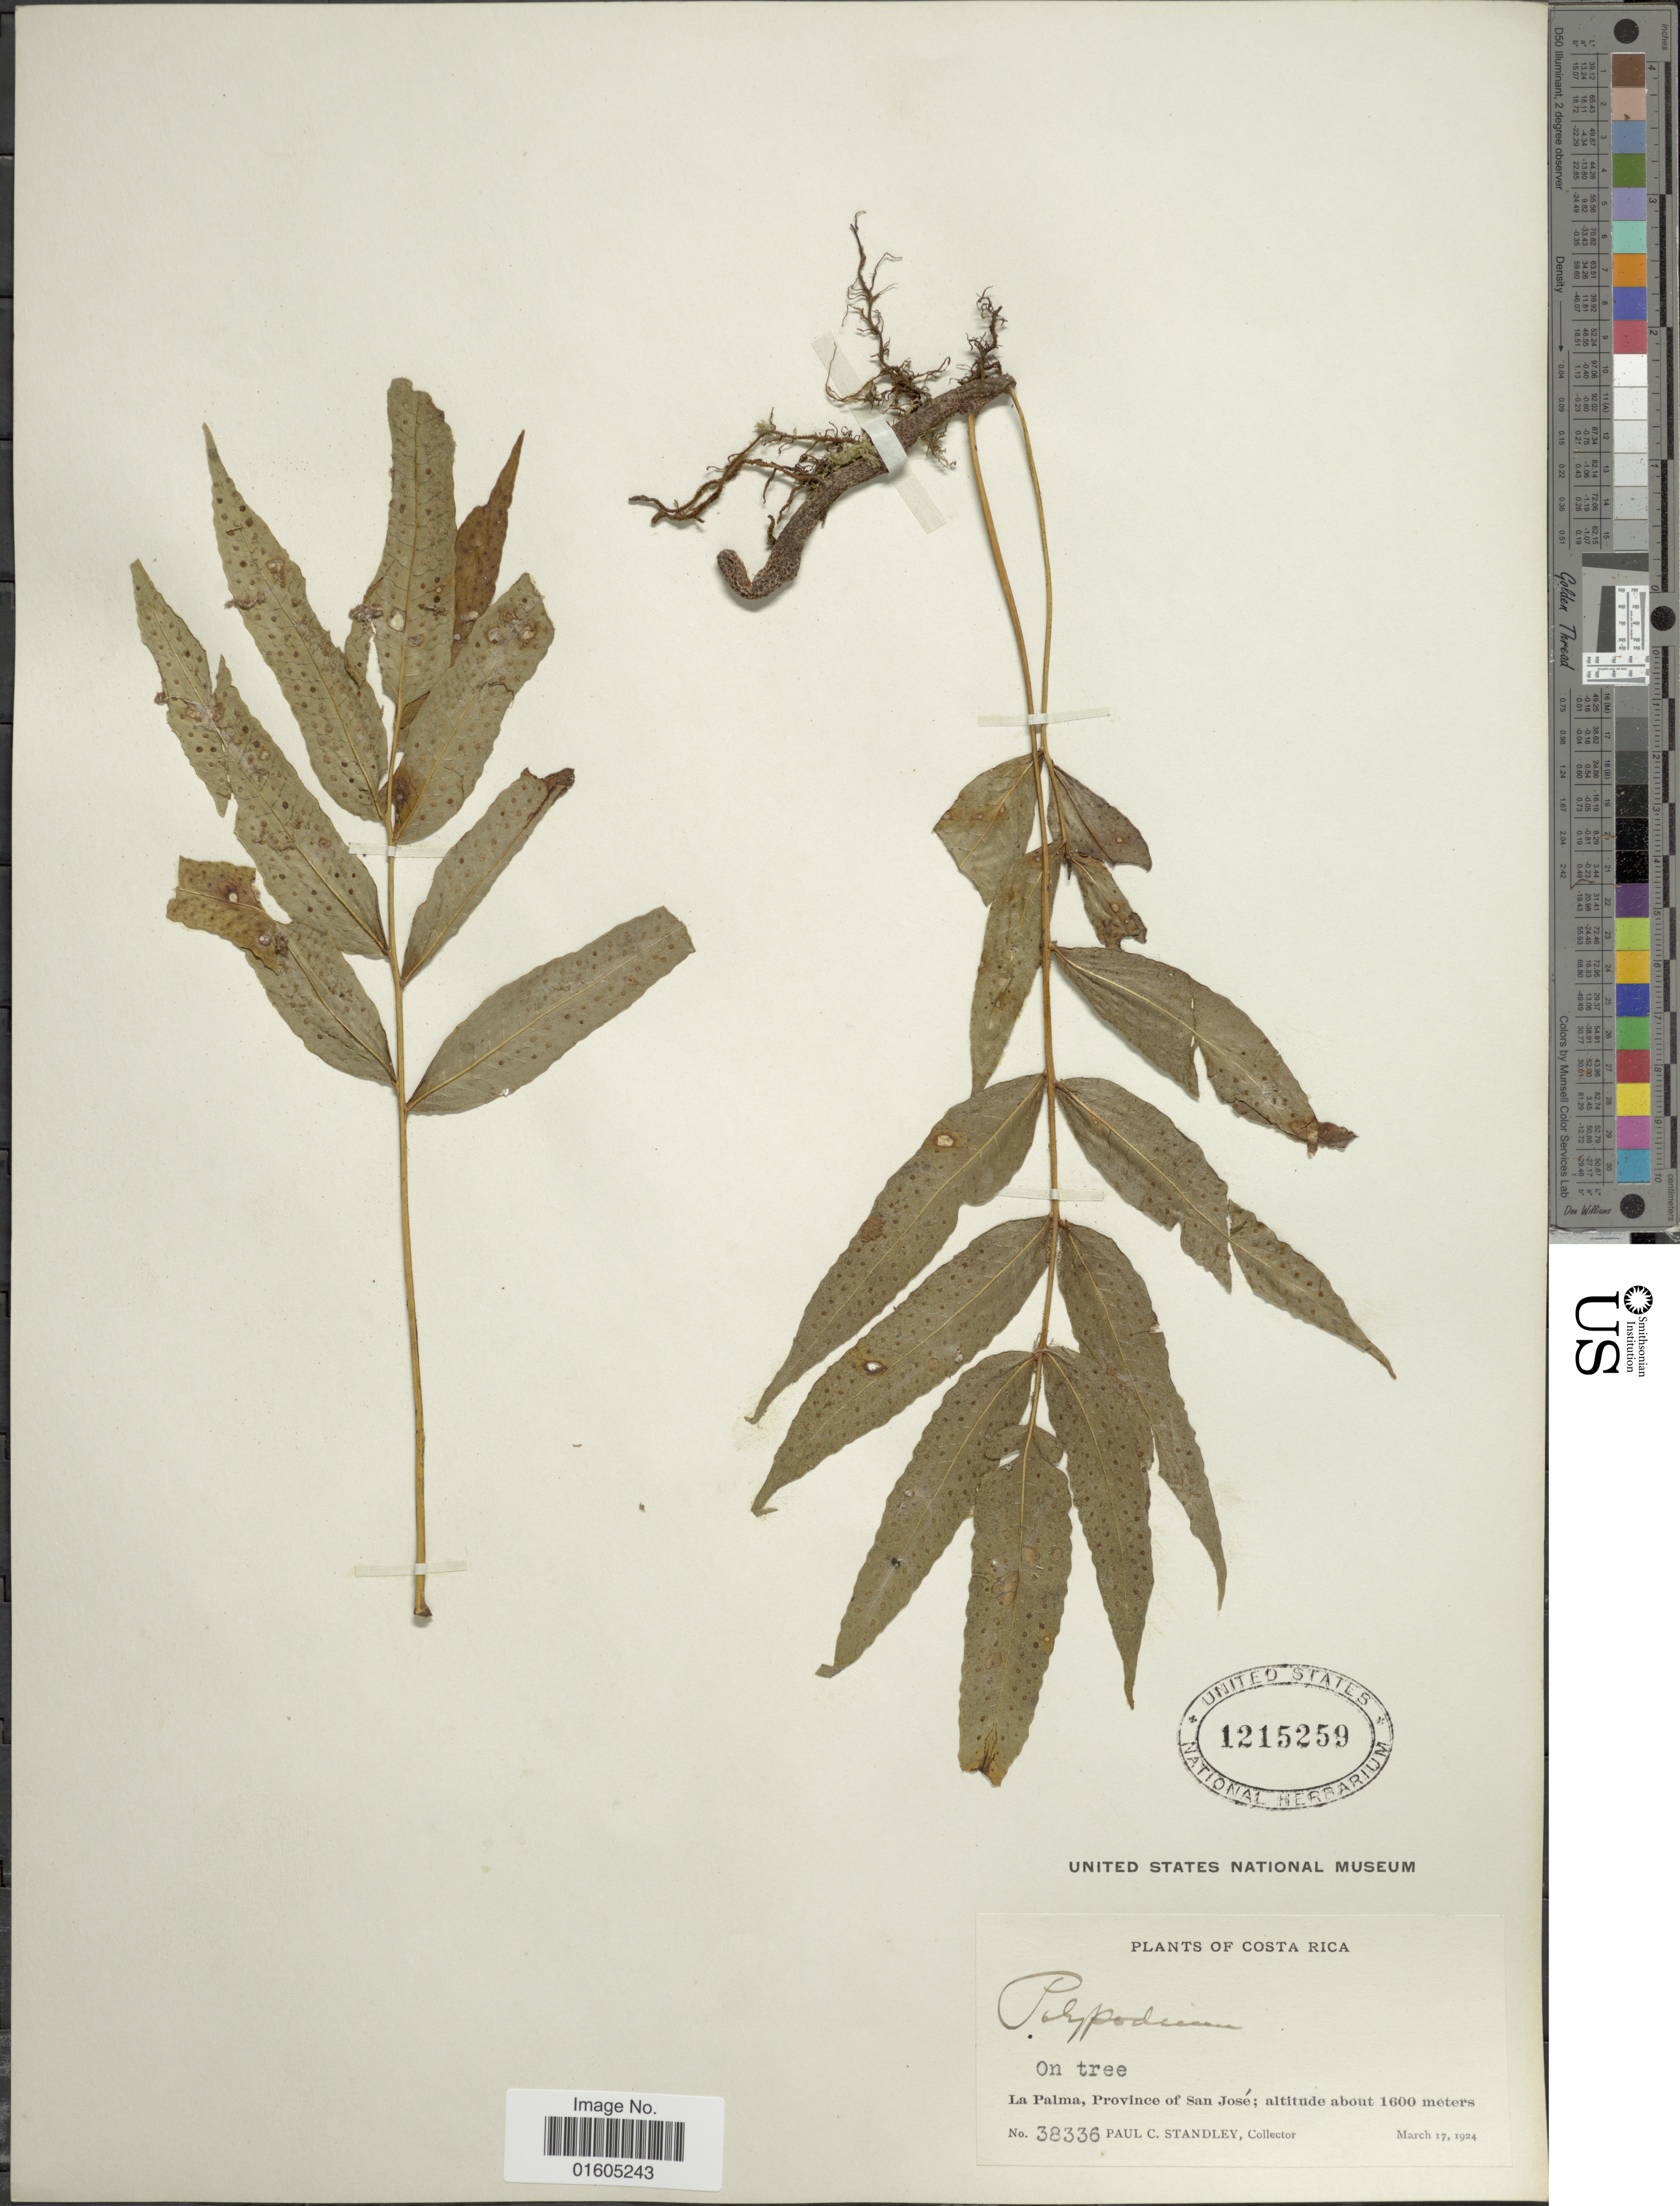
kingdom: Plantae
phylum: Tracheophyta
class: Polypodiopsida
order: Polypodiales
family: Polypodiaceae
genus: Serpocaulon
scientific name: Serpocaulon fraxinifolium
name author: (Jacq.) A.R. Sm.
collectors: P. C. Standley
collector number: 38336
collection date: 1924-03-18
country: Costa Rica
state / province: San José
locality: Costa Rica. La Palma, Province of San Jose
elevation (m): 1600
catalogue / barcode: US 1215259